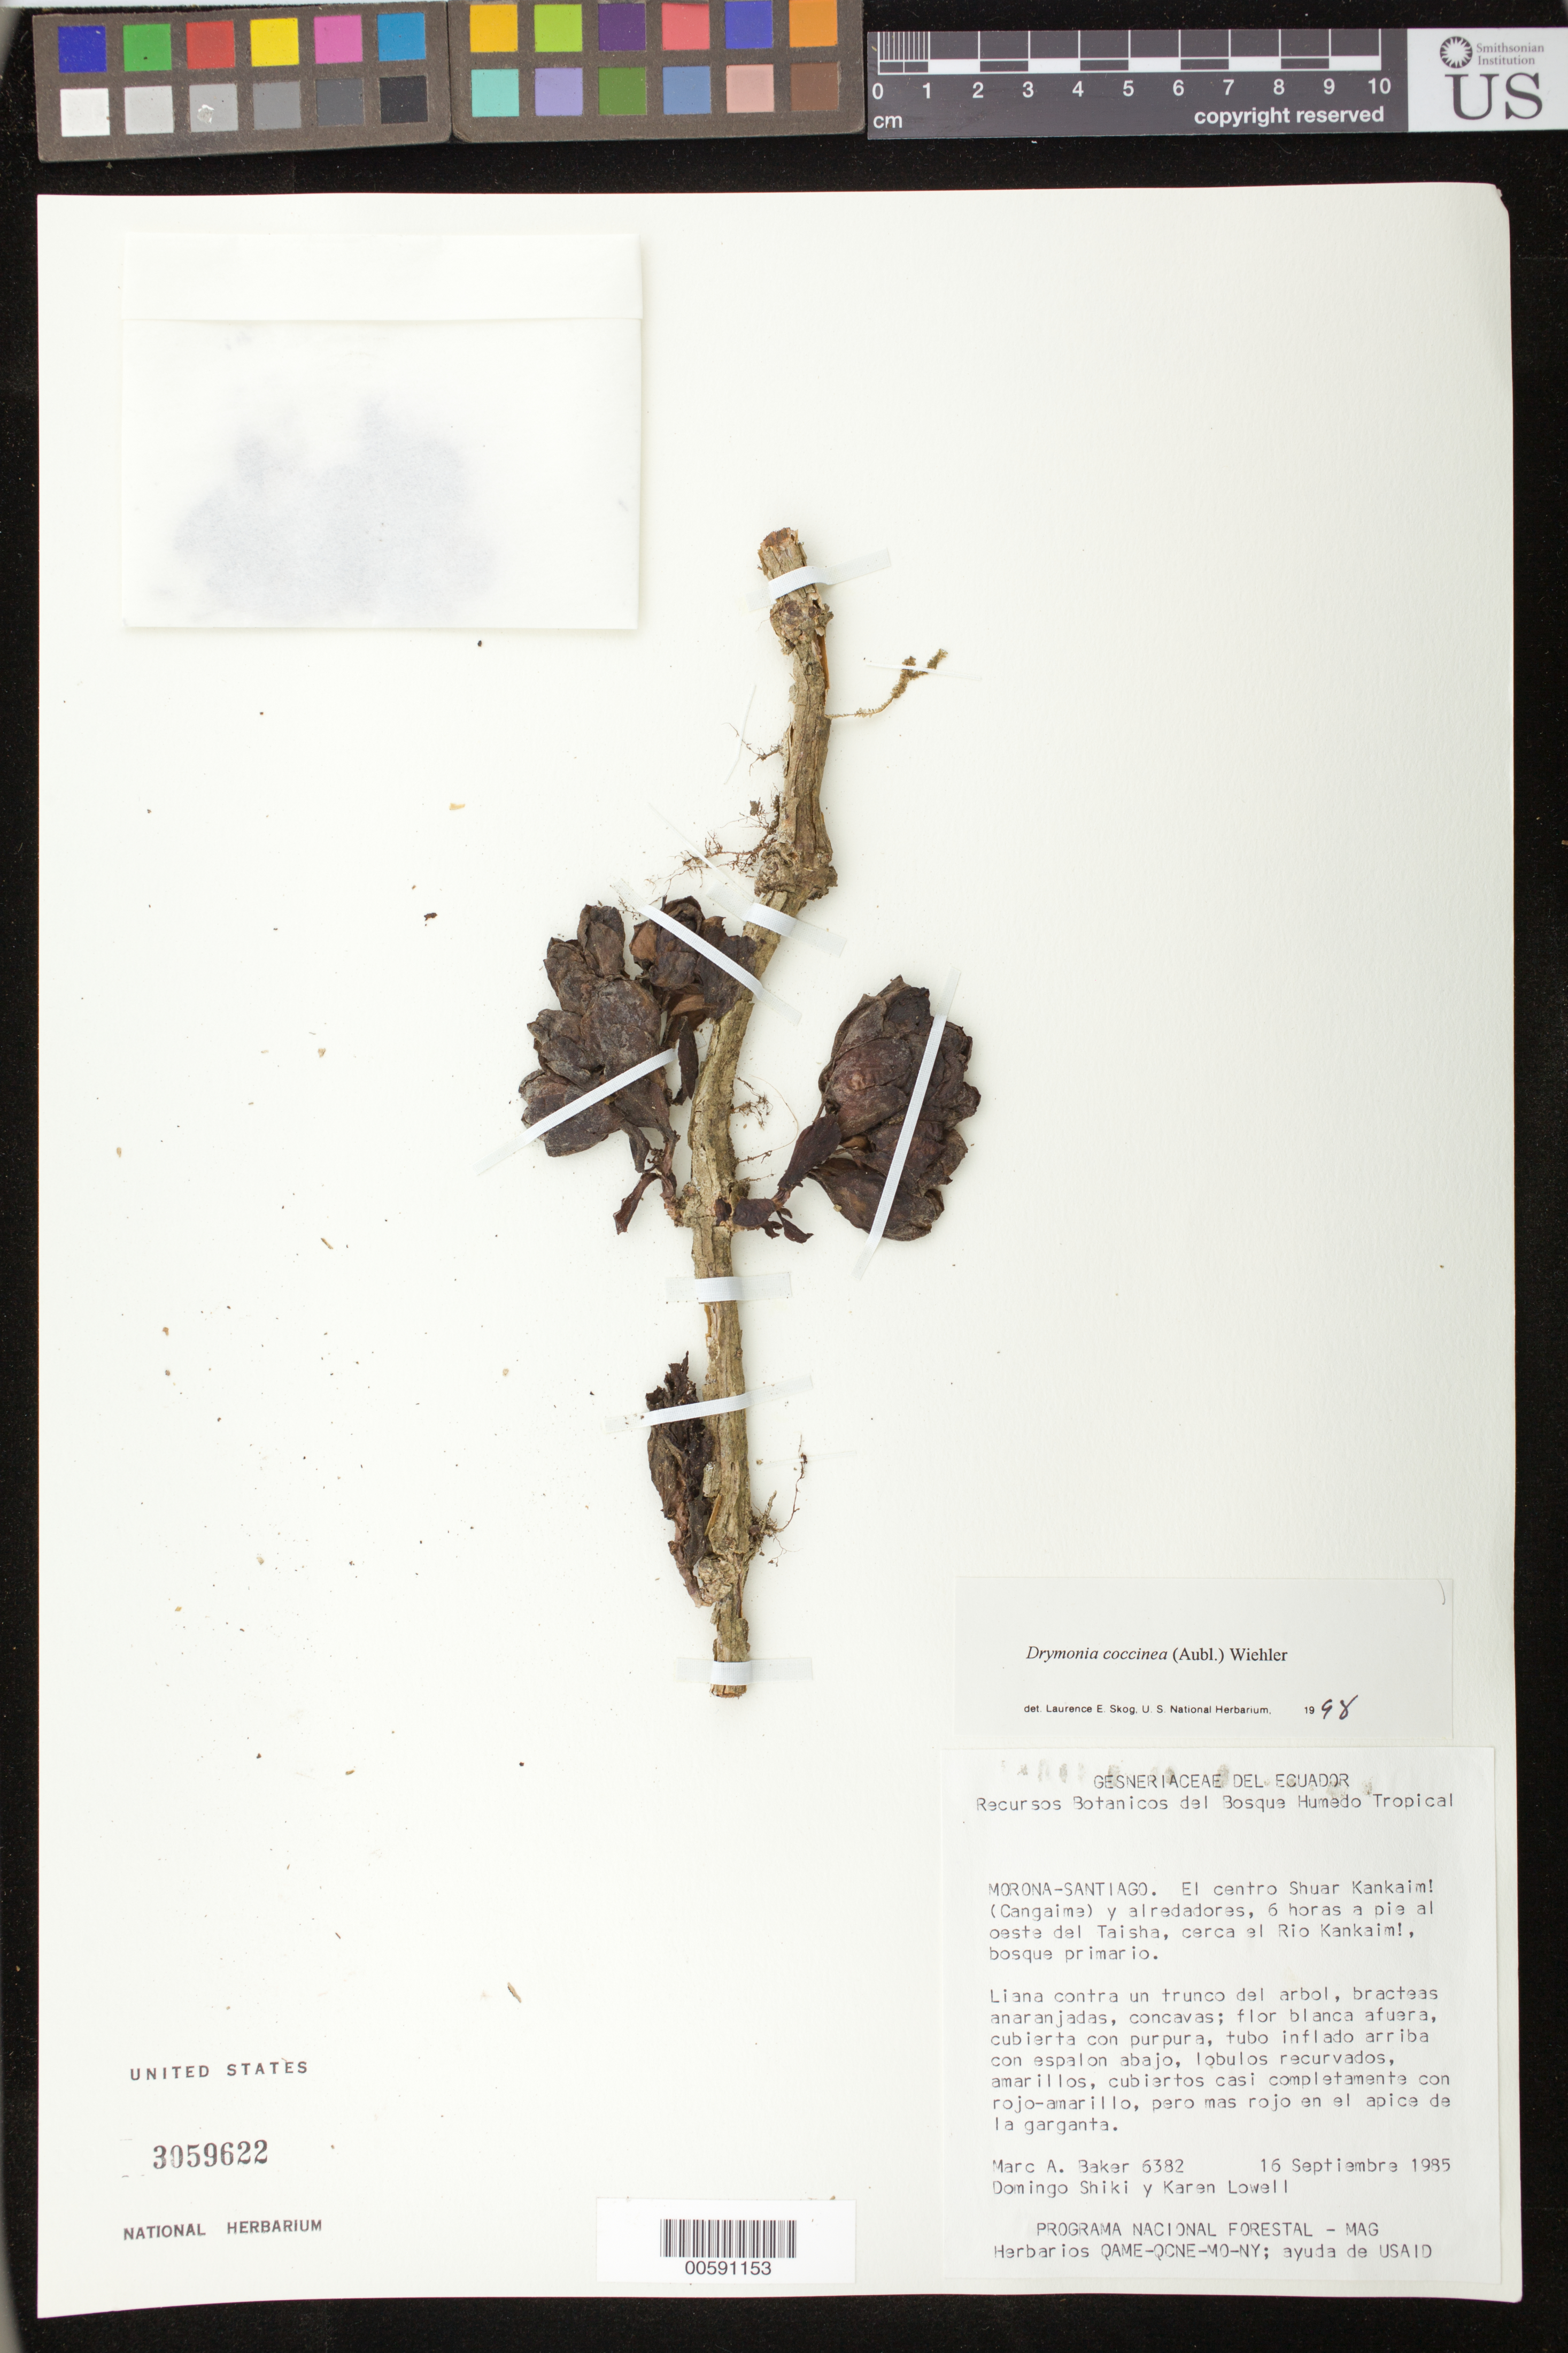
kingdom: Plantae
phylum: Tracheophyta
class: Magnoliopsida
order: Lamiales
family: Gesneriaceae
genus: Drymonia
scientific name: Drymonia coccinea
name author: (Aubl.) Wiehler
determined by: Skog, Laurence E.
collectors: M. A. Baker, D. Shiki & K. Lowell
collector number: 6382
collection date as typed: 16 Sep 1985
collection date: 1985-09-16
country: Ecuador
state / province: Morona-Santiago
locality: El centro Shuar Kankaim! (Cangaime) y alredadores, 6 horas a pie al oeste del Taisha, cerca el Rio Kankaim!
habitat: Bosque primario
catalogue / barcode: US 3059622